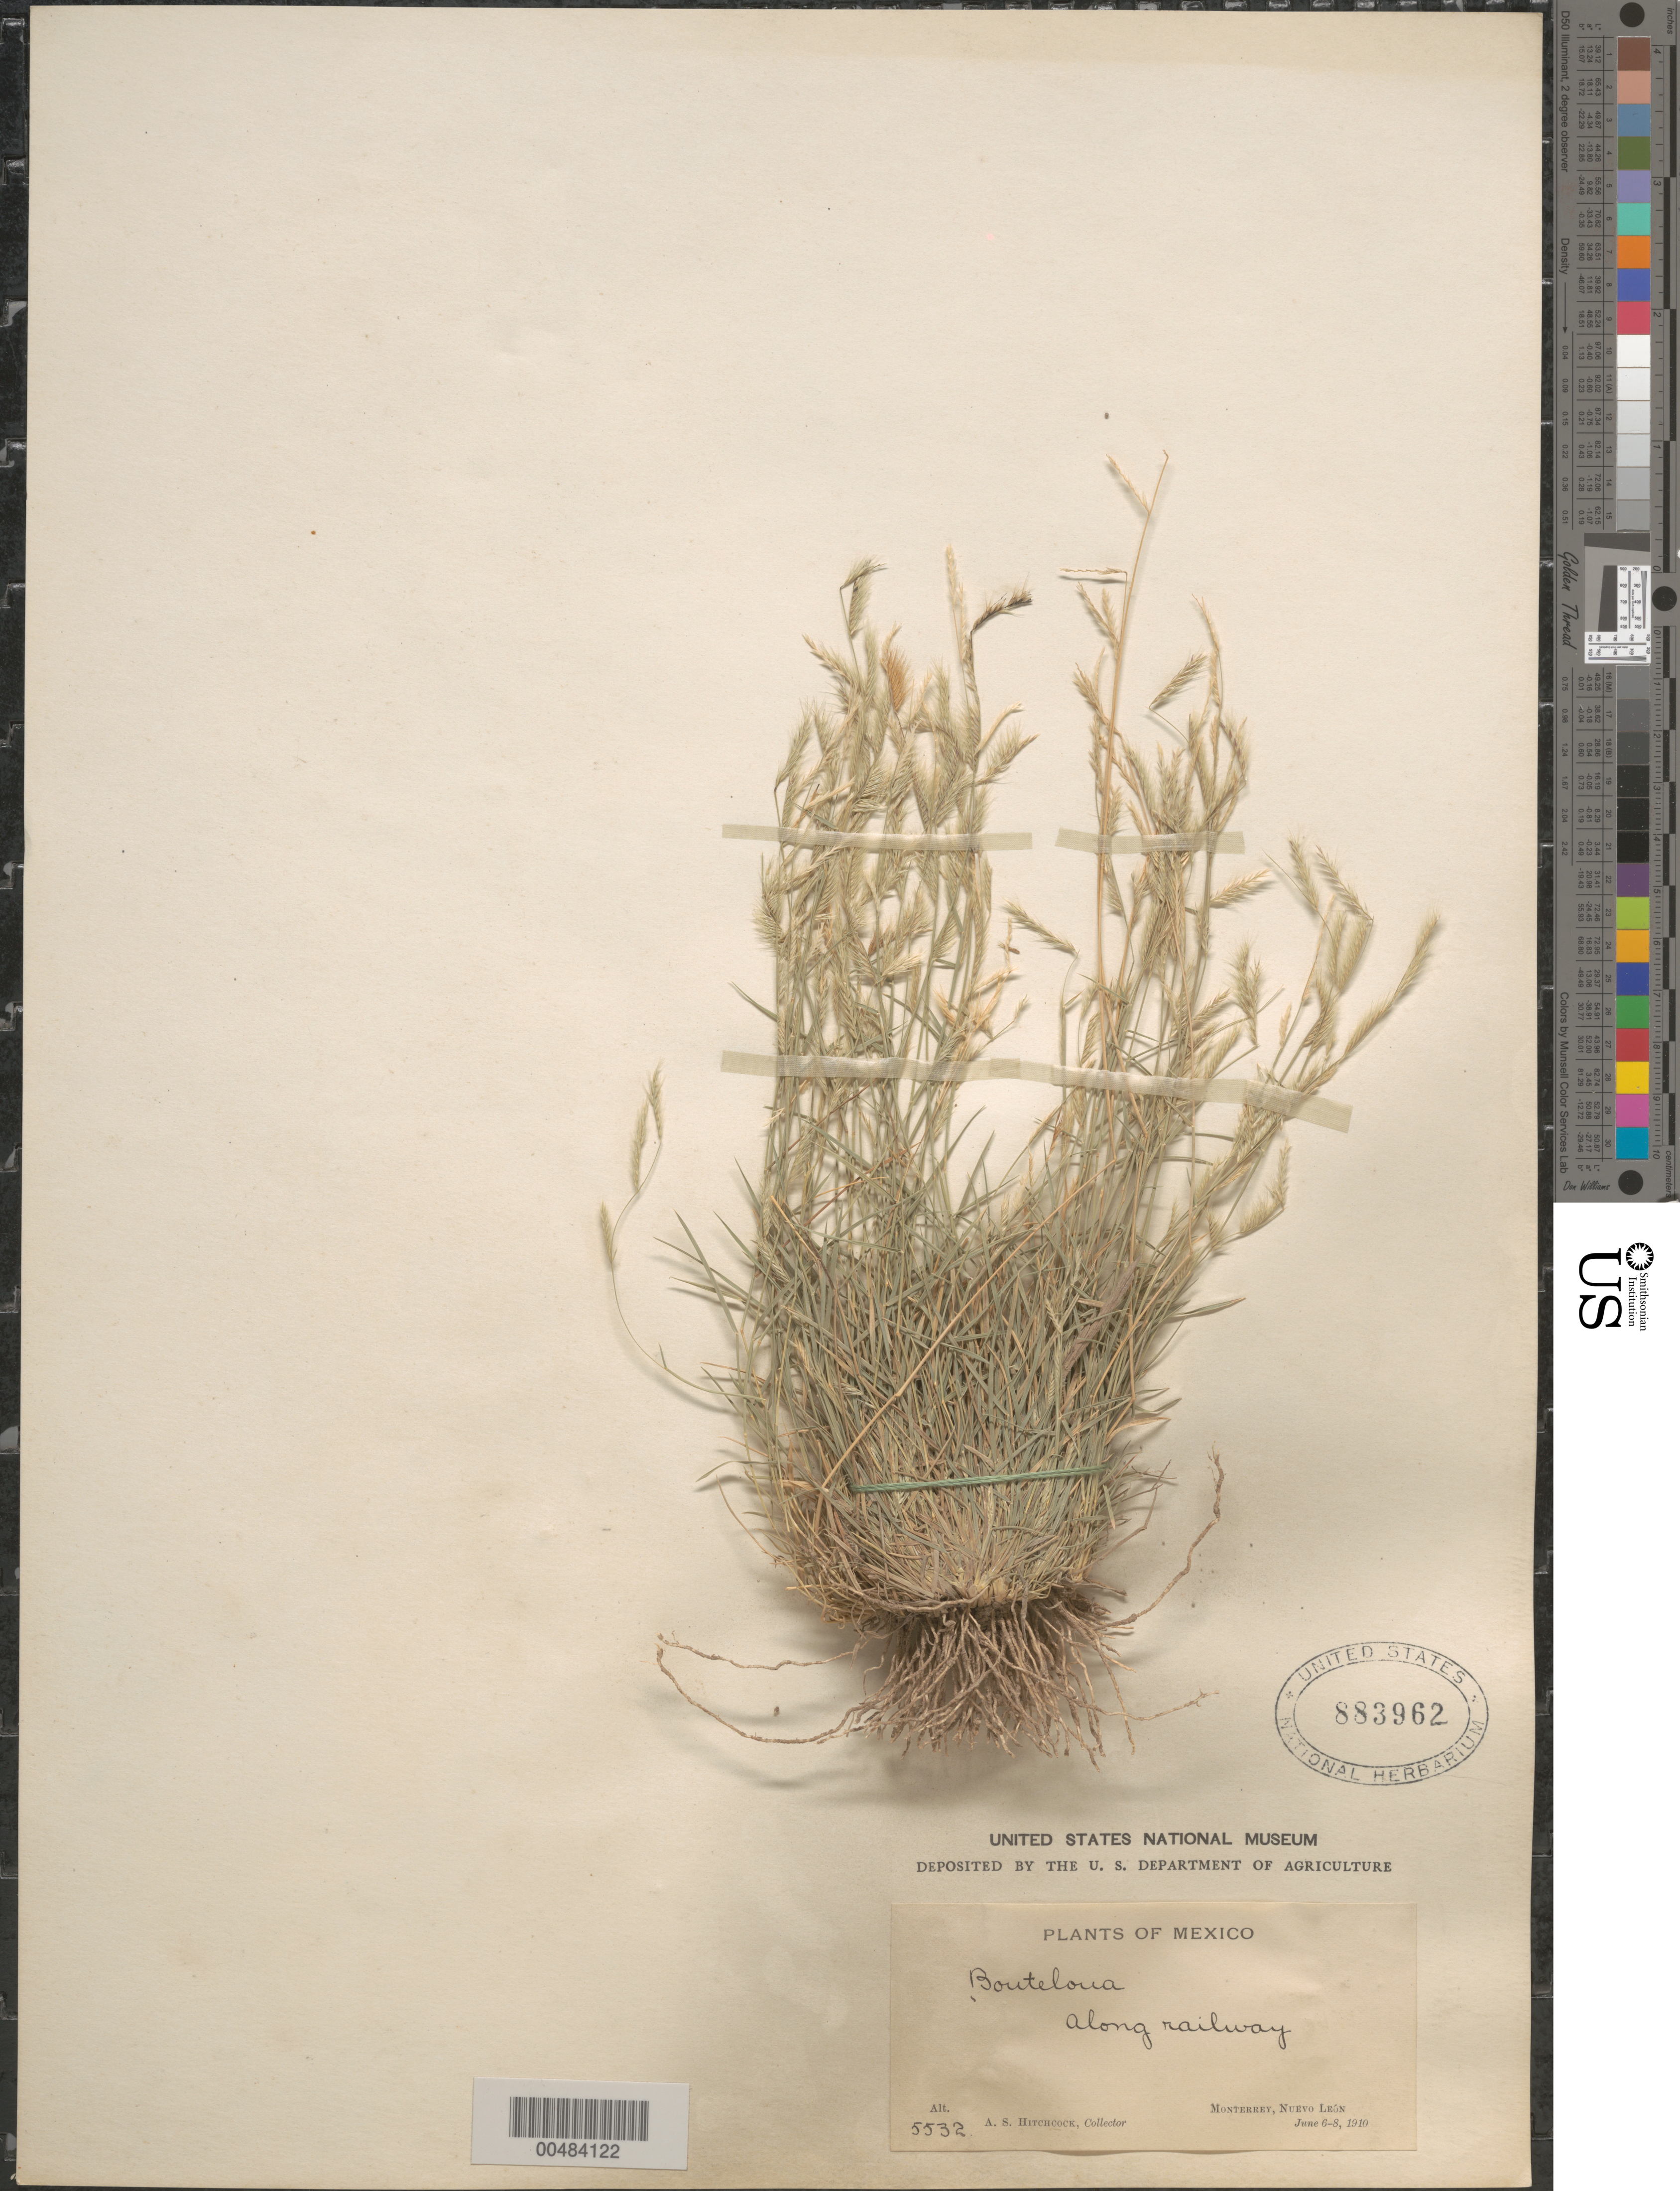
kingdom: Plantae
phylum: Tracheophyta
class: Liliopsida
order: Poales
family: Poaceae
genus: Bouteloua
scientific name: Bouteloua trifida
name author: Thurb.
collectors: A. S. Hitchcock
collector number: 5532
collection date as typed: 6 Jun 1910 to 8 Jun 1910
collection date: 1910-06-06/1910-06-08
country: Mexico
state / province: Nuevo León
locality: Monterrey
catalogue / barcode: US 883962